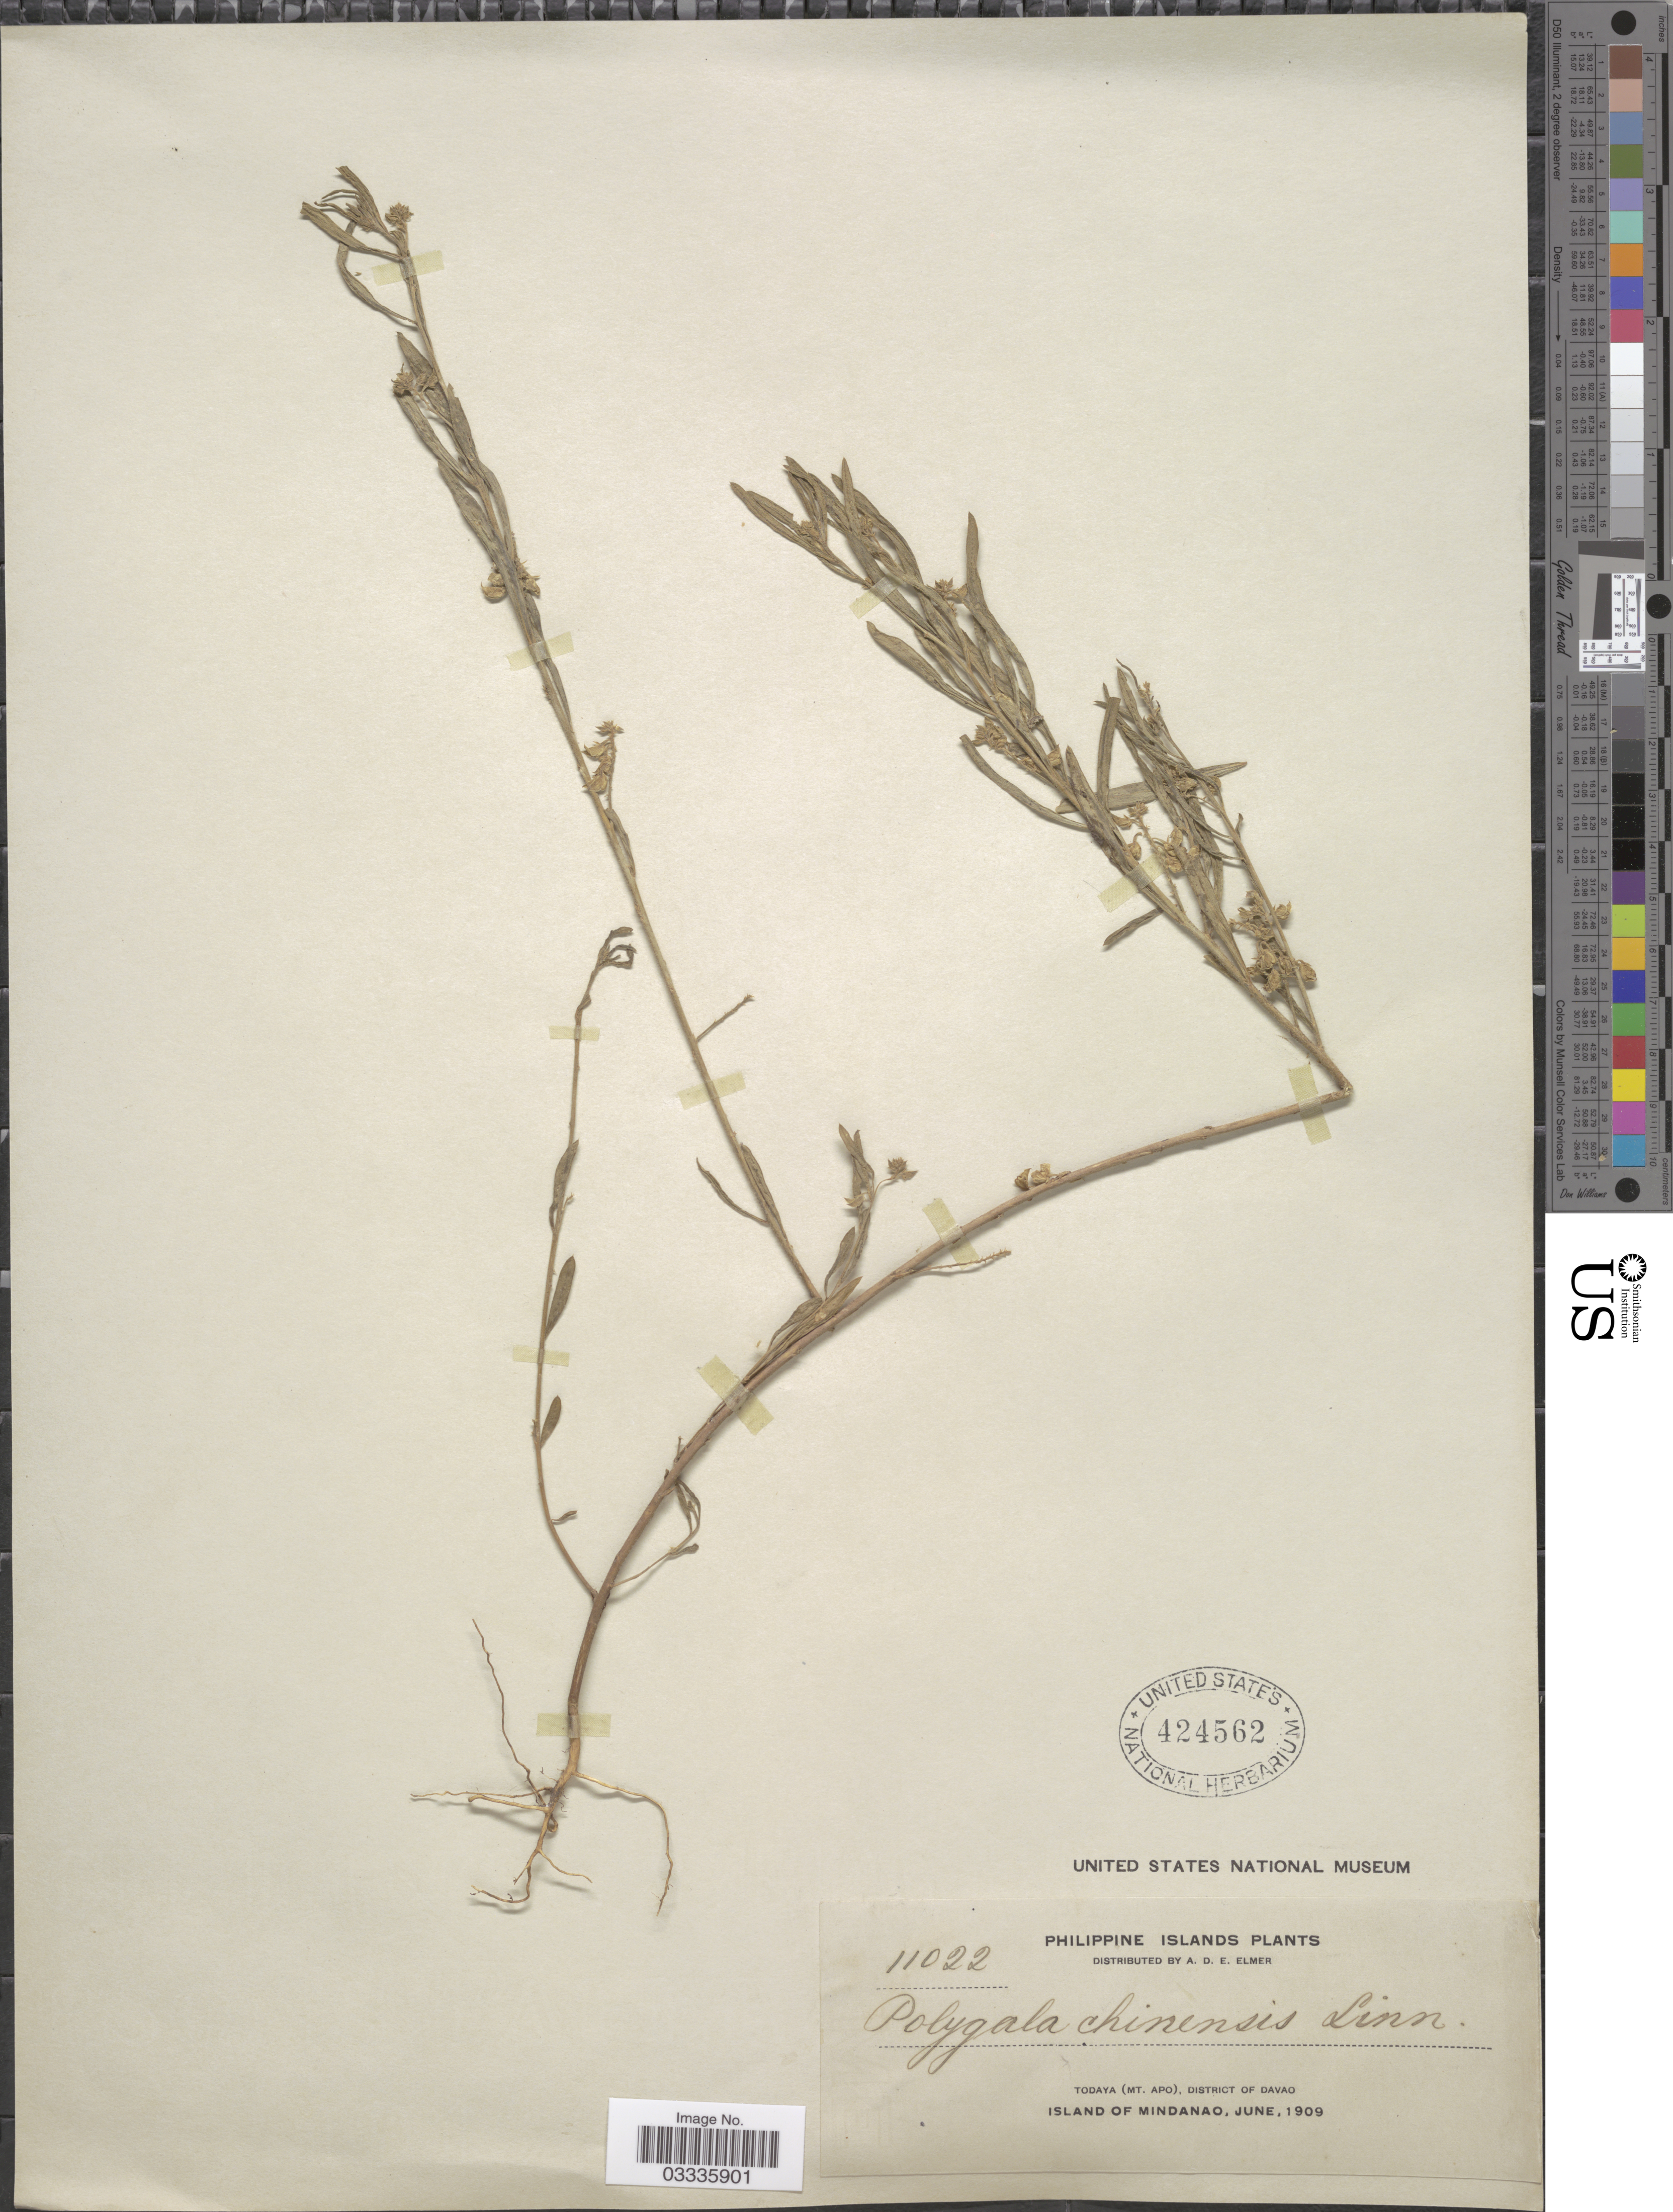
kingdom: Plantae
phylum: Tracheophyta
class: Magnoliopsida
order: Fabales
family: Polygalaceae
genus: Polygala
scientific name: Polygala chinensis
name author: L.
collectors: A. D. E. Elmer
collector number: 11022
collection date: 1909-06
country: Philippines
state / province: Davao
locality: Todaya (Mt. Apo), District of Davao. Island of Mindanao.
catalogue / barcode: US 424562